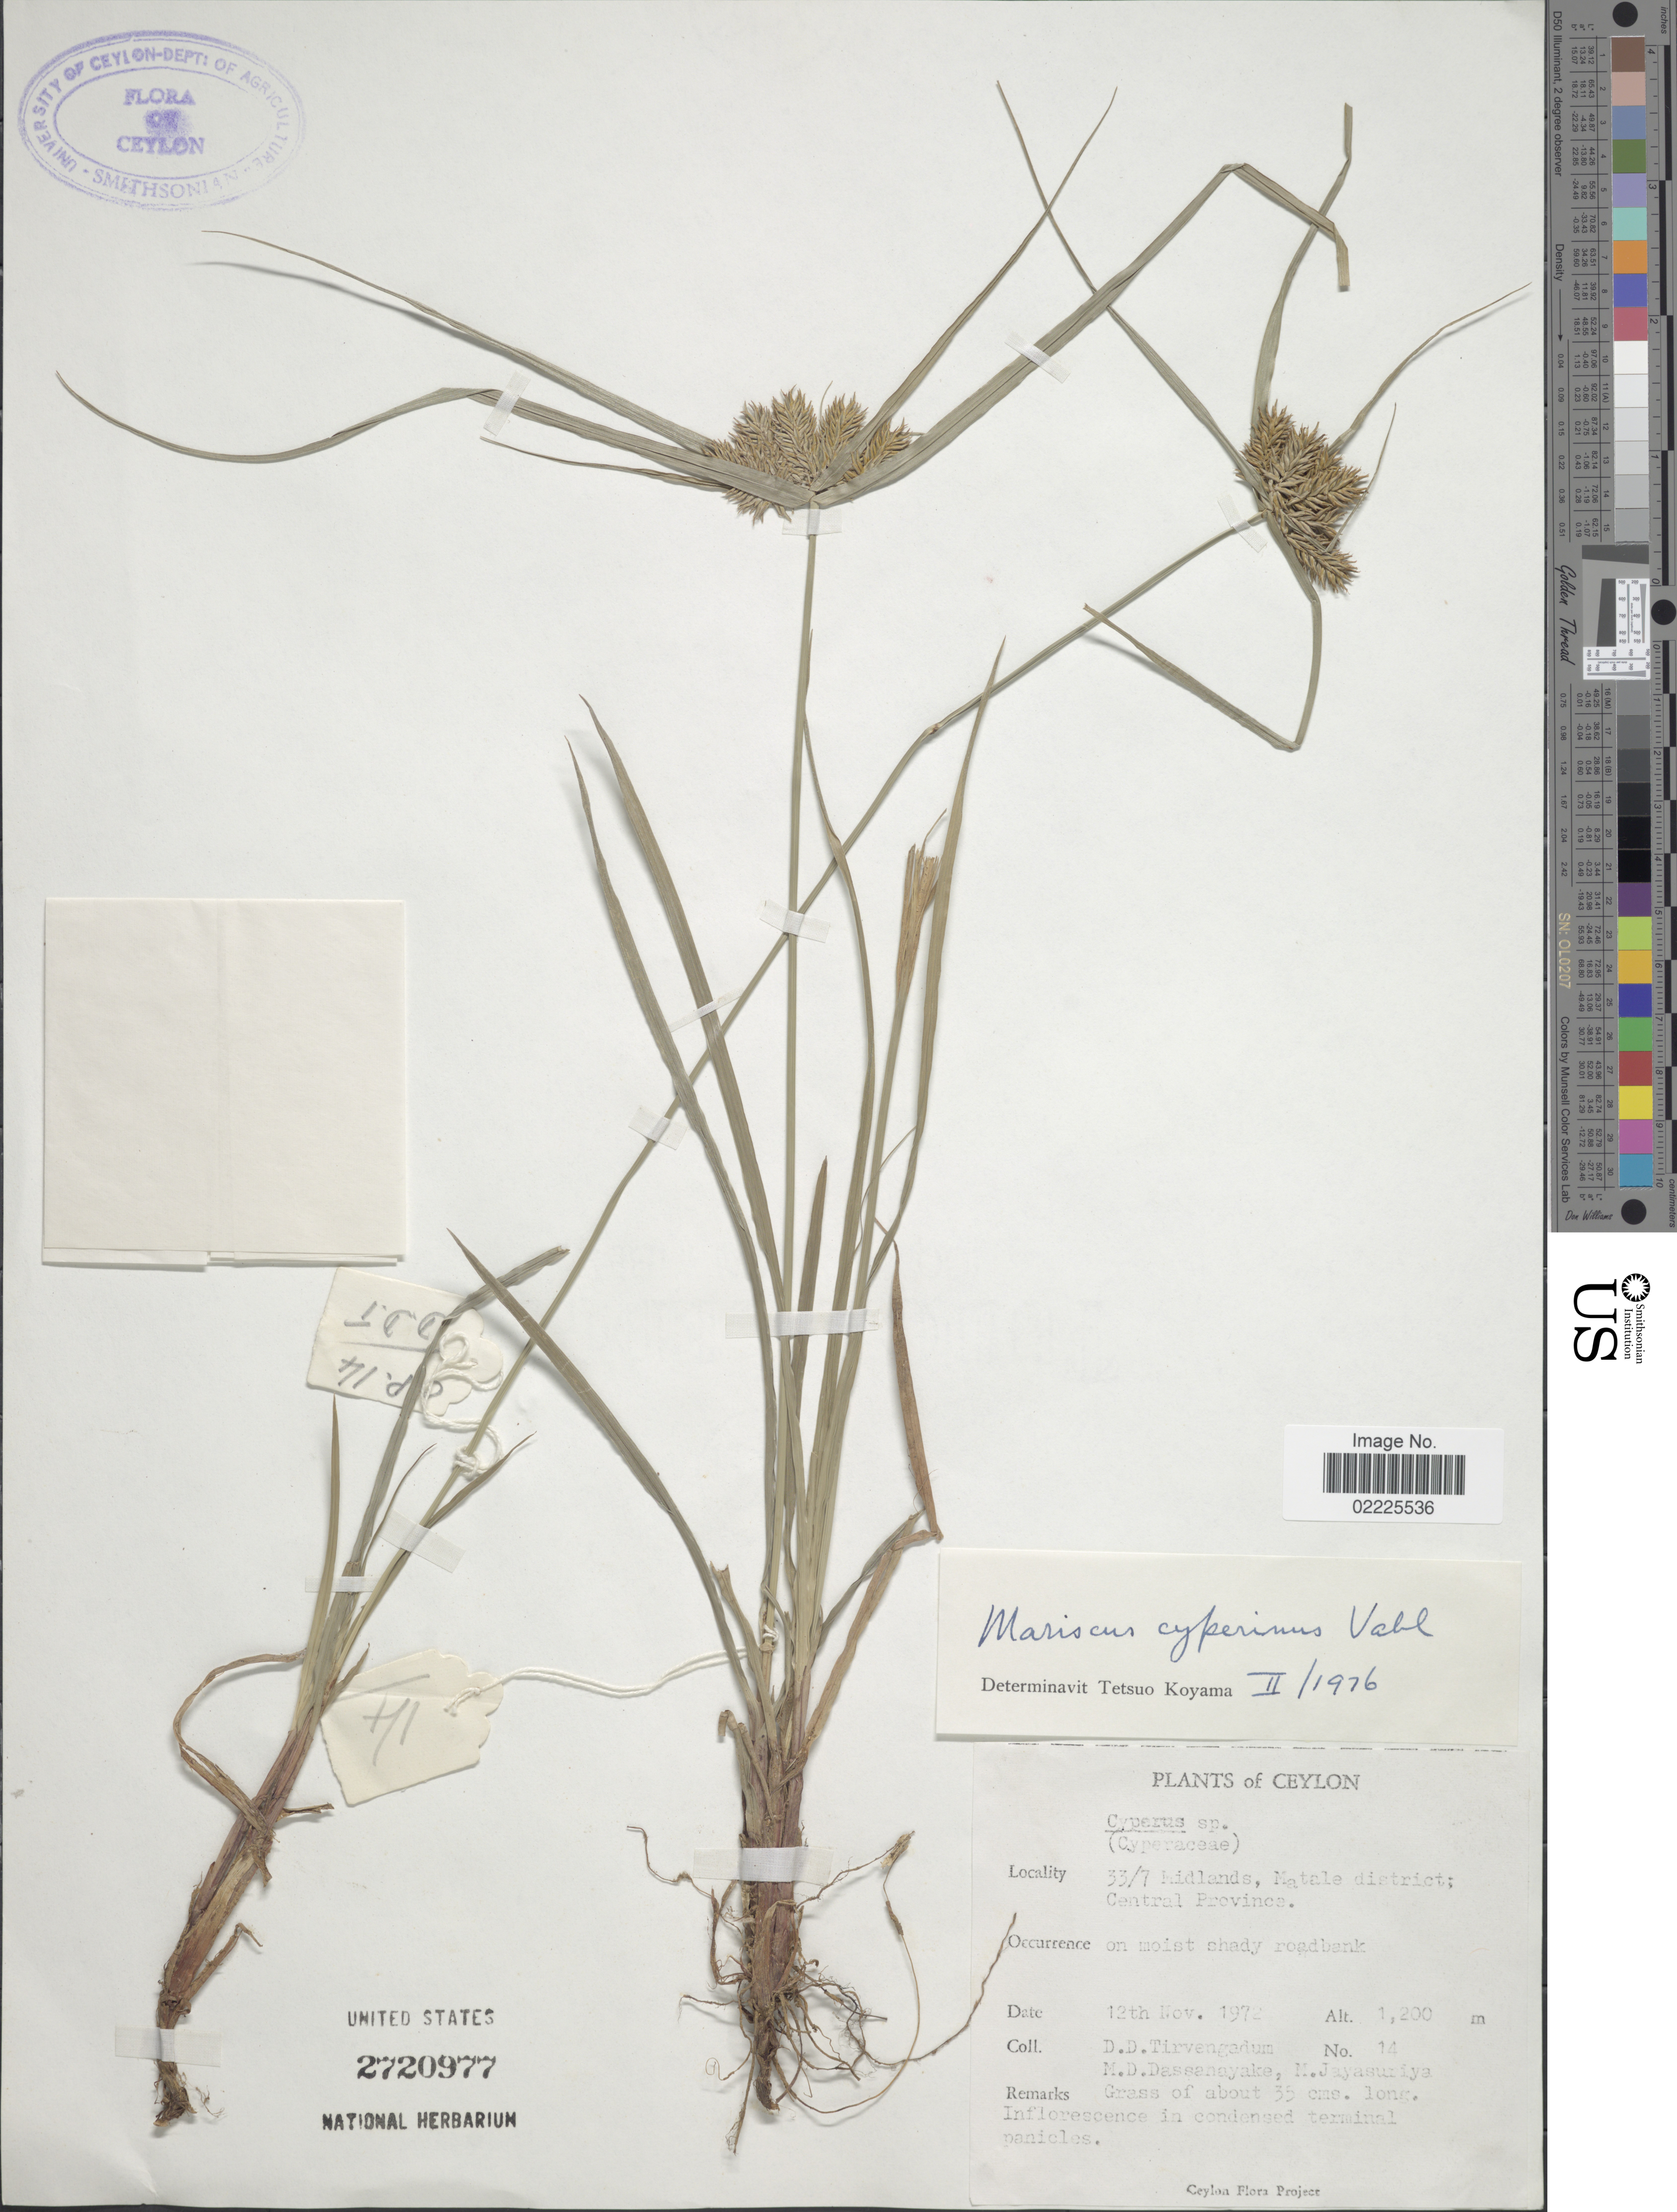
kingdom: Plantae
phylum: Tracheophyta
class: Liliopsida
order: Poales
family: Cyperaceae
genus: Cyperus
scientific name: Cyperus cyperinus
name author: (Retz.) Valck. Sur.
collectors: D. Tirvengadum, M. D. Dassanayake & M. Jayasuriya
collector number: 14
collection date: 1972-11-12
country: Sri Lanka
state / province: Central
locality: Ceylon, 33/7 Midlands, Matale district, on moist shady roadbank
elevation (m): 1200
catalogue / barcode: US 2720977